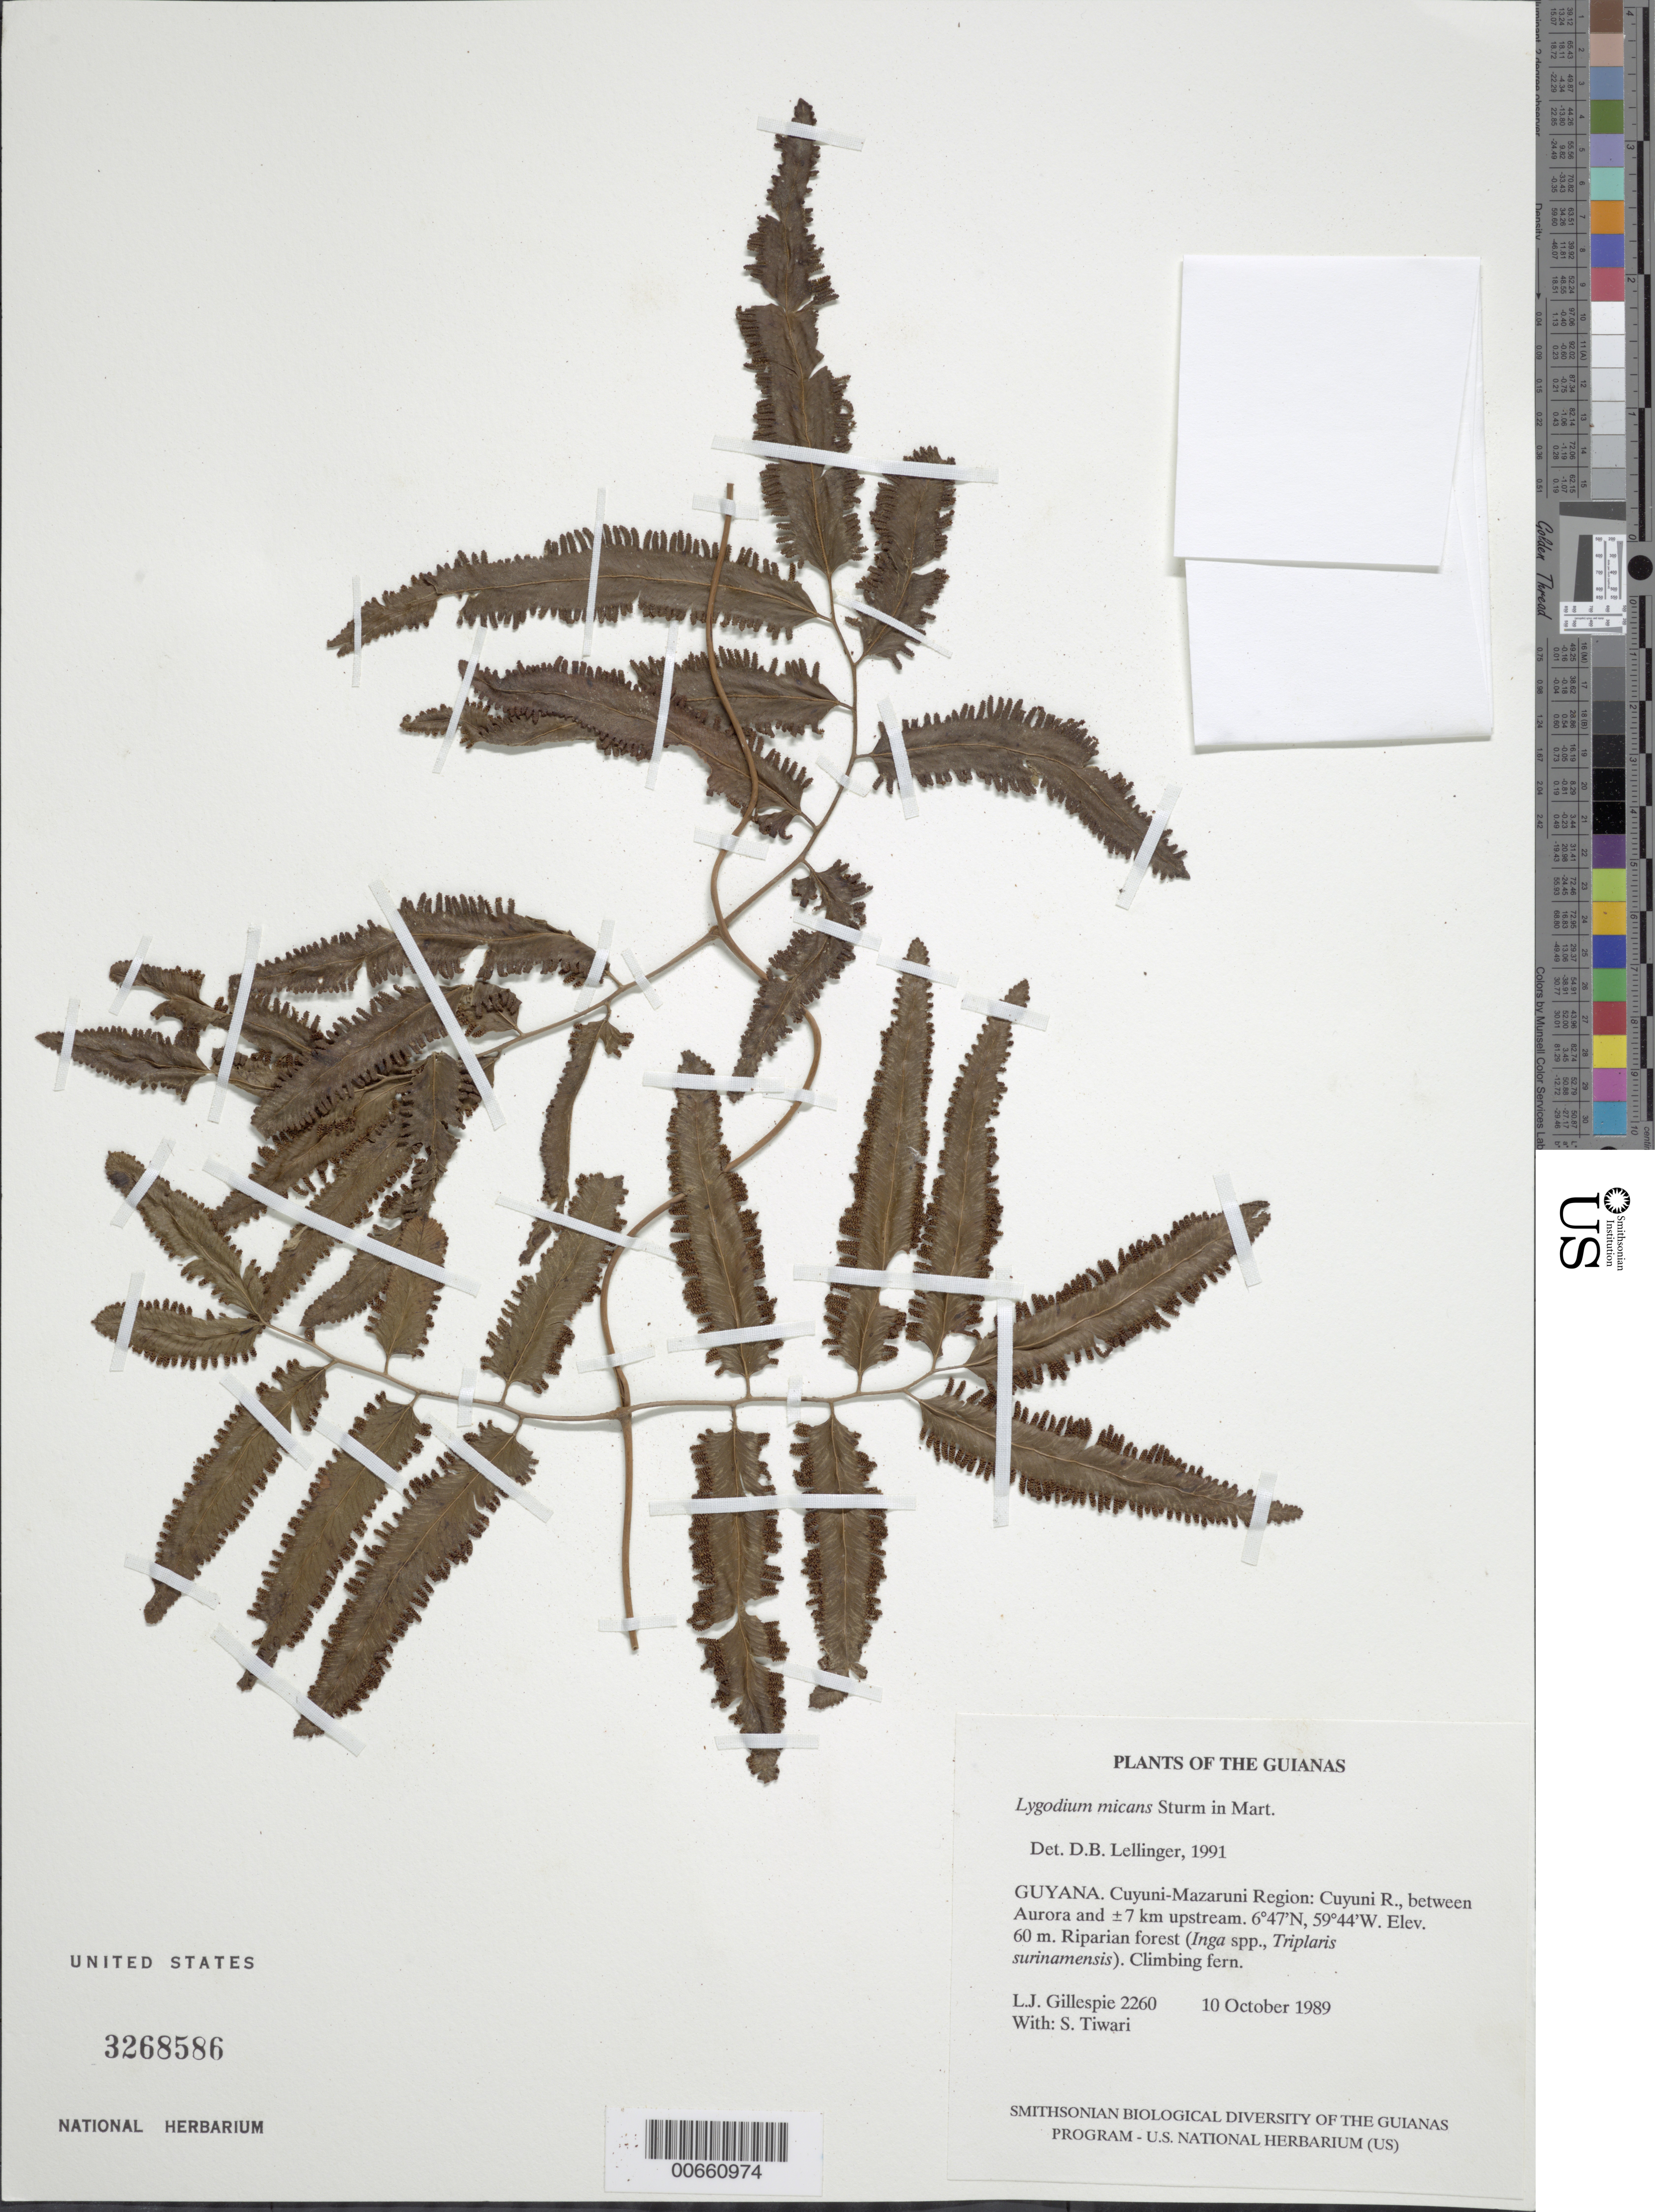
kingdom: Plantae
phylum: Tracheophyta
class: Polypodiopsida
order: Schizaeales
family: Lygodiaceae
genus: Lygodium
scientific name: Lygodium volubile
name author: Sw.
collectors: L. J. Gillespie & S. Tiwari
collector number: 2260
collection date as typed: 10 October 1989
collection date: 1989-10-10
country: Guyana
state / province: Cuyuni-Mazaruni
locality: Cuyuni R., between Aurora and ±7 km upstream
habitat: Riparian forest (Inga spp., Triplaris surinamensis)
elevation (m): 60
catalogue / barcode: US 3268586